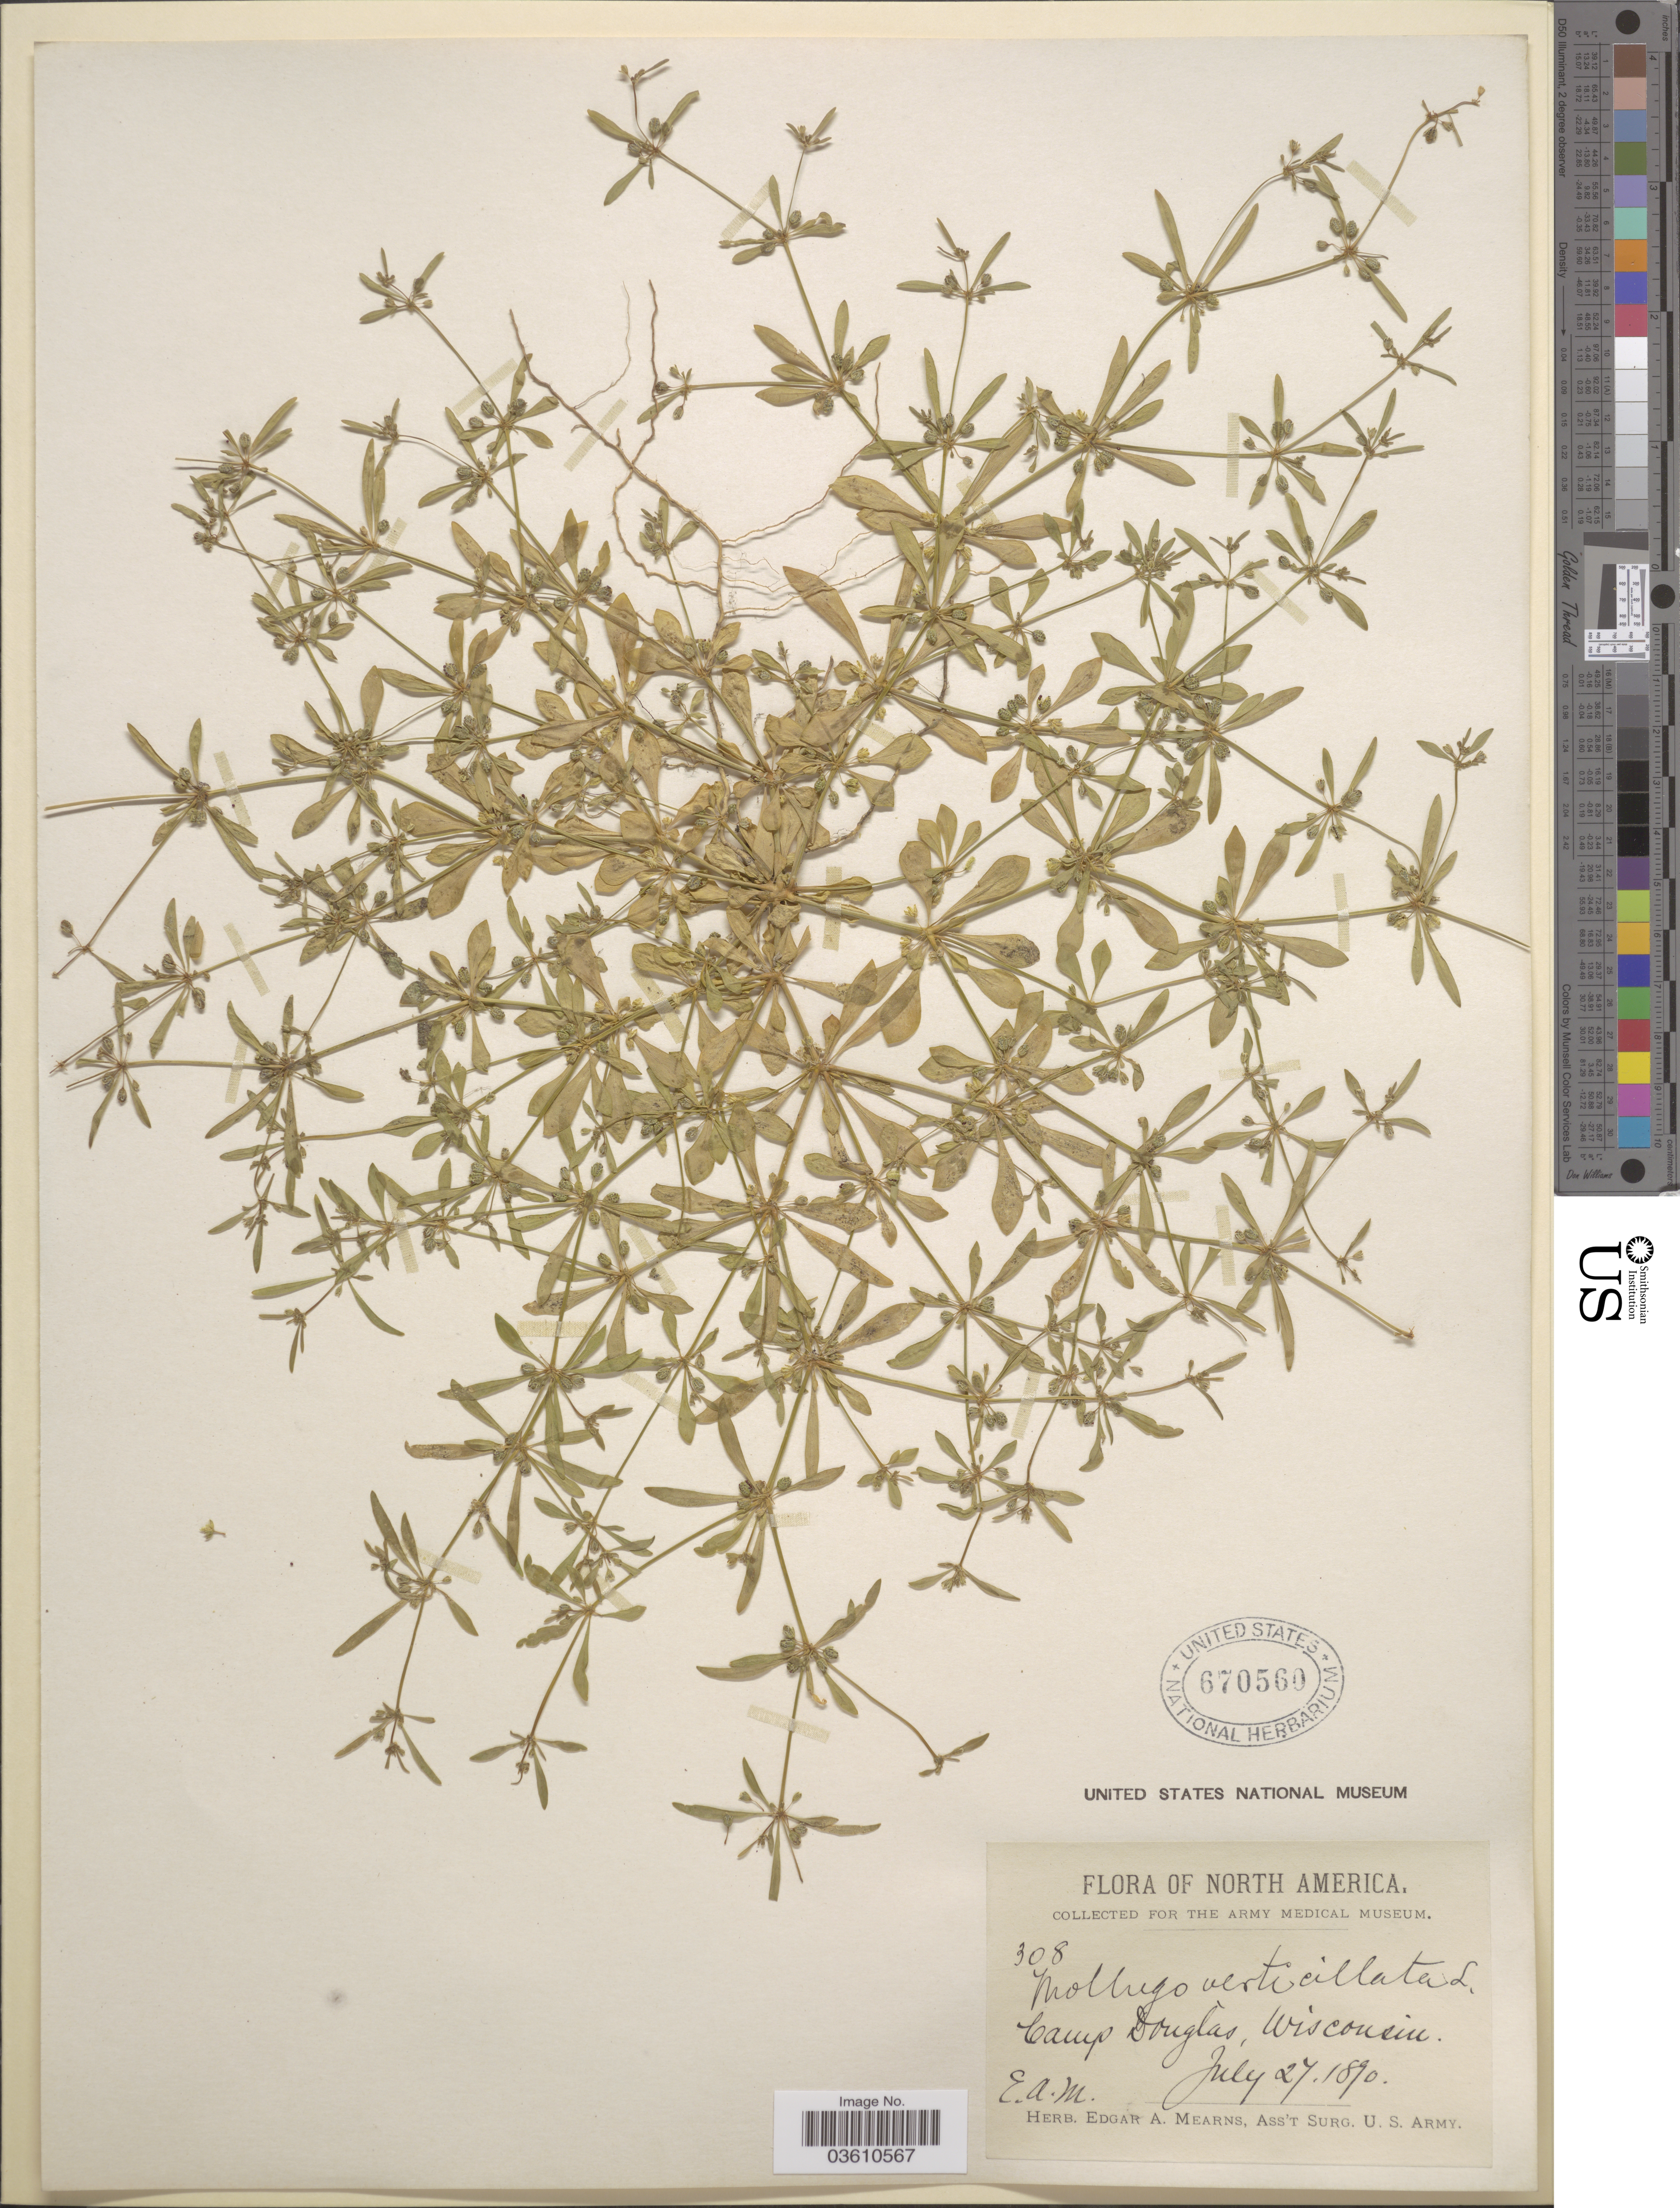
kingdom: Plantae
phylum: Tracheophyta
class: Magnoliopsida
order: Caryophyllales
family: Molluginaceae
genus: Mollugo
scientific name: Mollugo verticillata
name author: L.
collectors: E. A. Mearns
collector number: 308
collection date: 1890-07-27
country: United States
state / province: Wisconsin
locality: Camp Douglas.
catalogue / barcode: US 670560